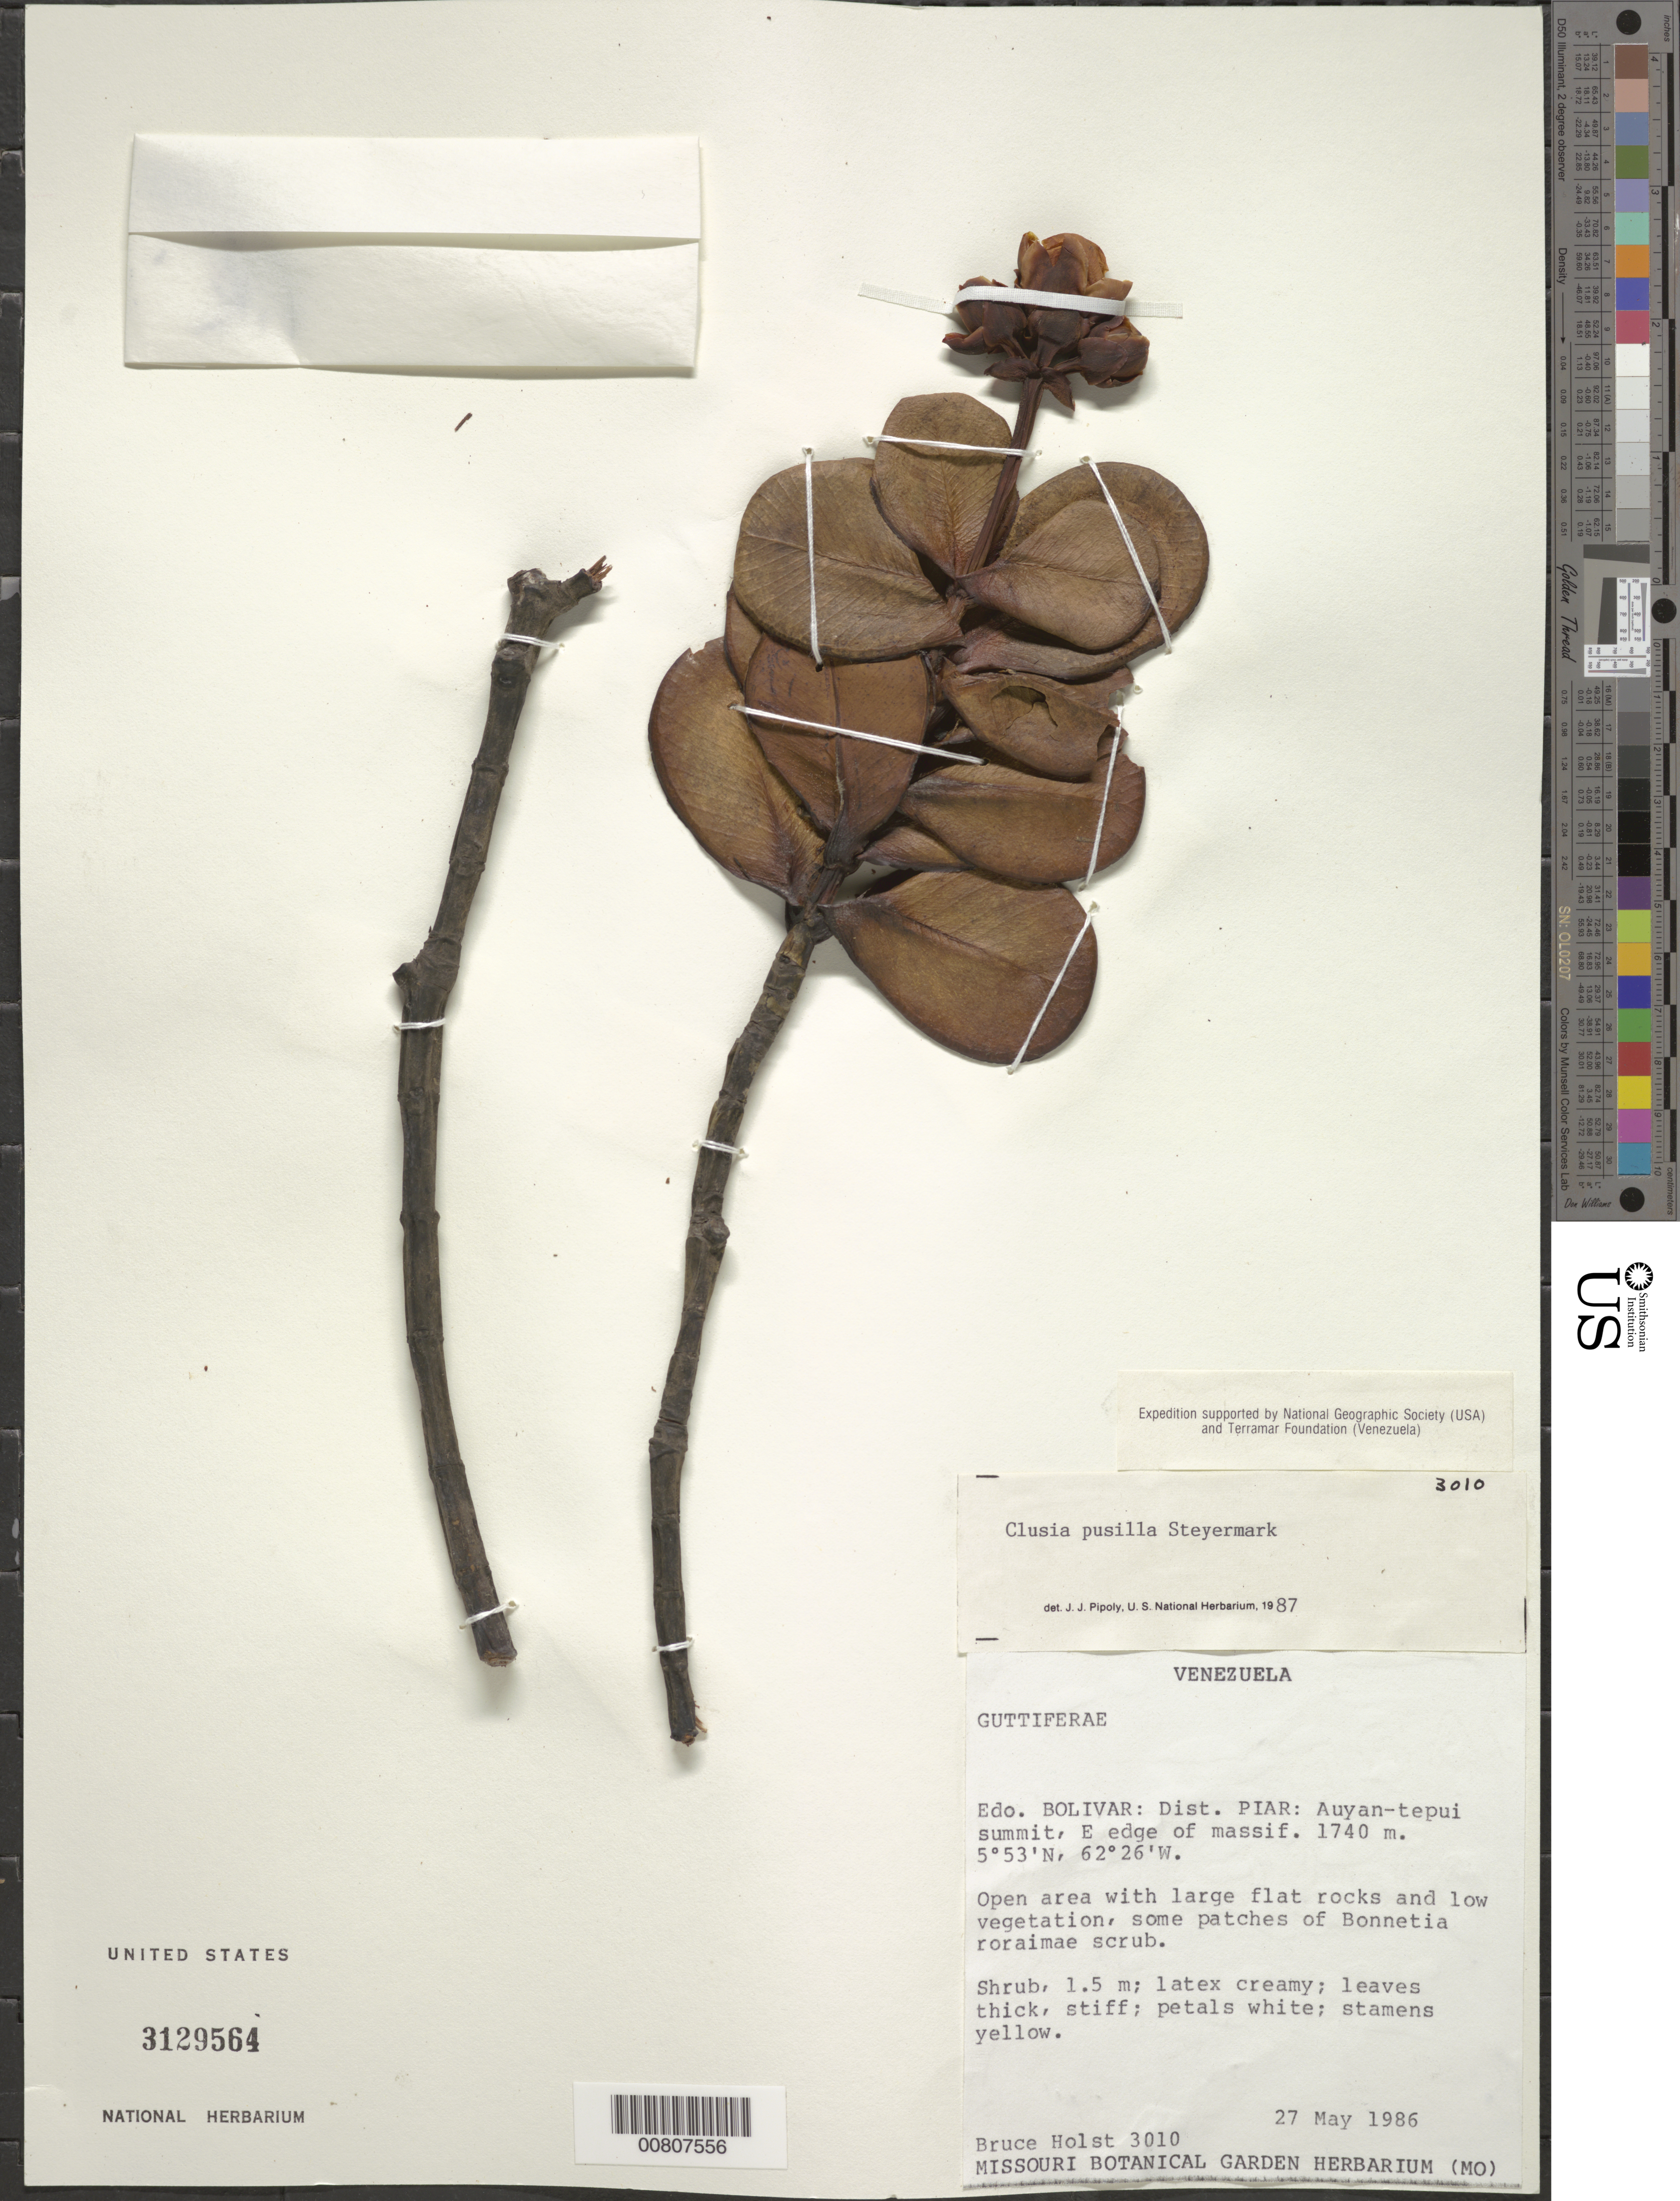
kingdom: Plantae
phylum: Tracheophyta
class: Magnoliopsida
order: Malpighiales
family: Clusiaceae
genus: Clusia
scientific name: Clusia pusilla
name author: Steyerm.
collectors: B. Holst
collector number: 3010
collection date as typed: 27-May-86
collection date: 1986-05-27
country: Venezuela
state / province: Bolívar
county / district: Piar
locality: Auyan-tepuí summit, E edge of massif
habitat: Open area with large flat rocks and low vegetation, some patches of Bonnetia roraimae scrub.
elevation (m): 1740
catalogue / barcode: US 3129564